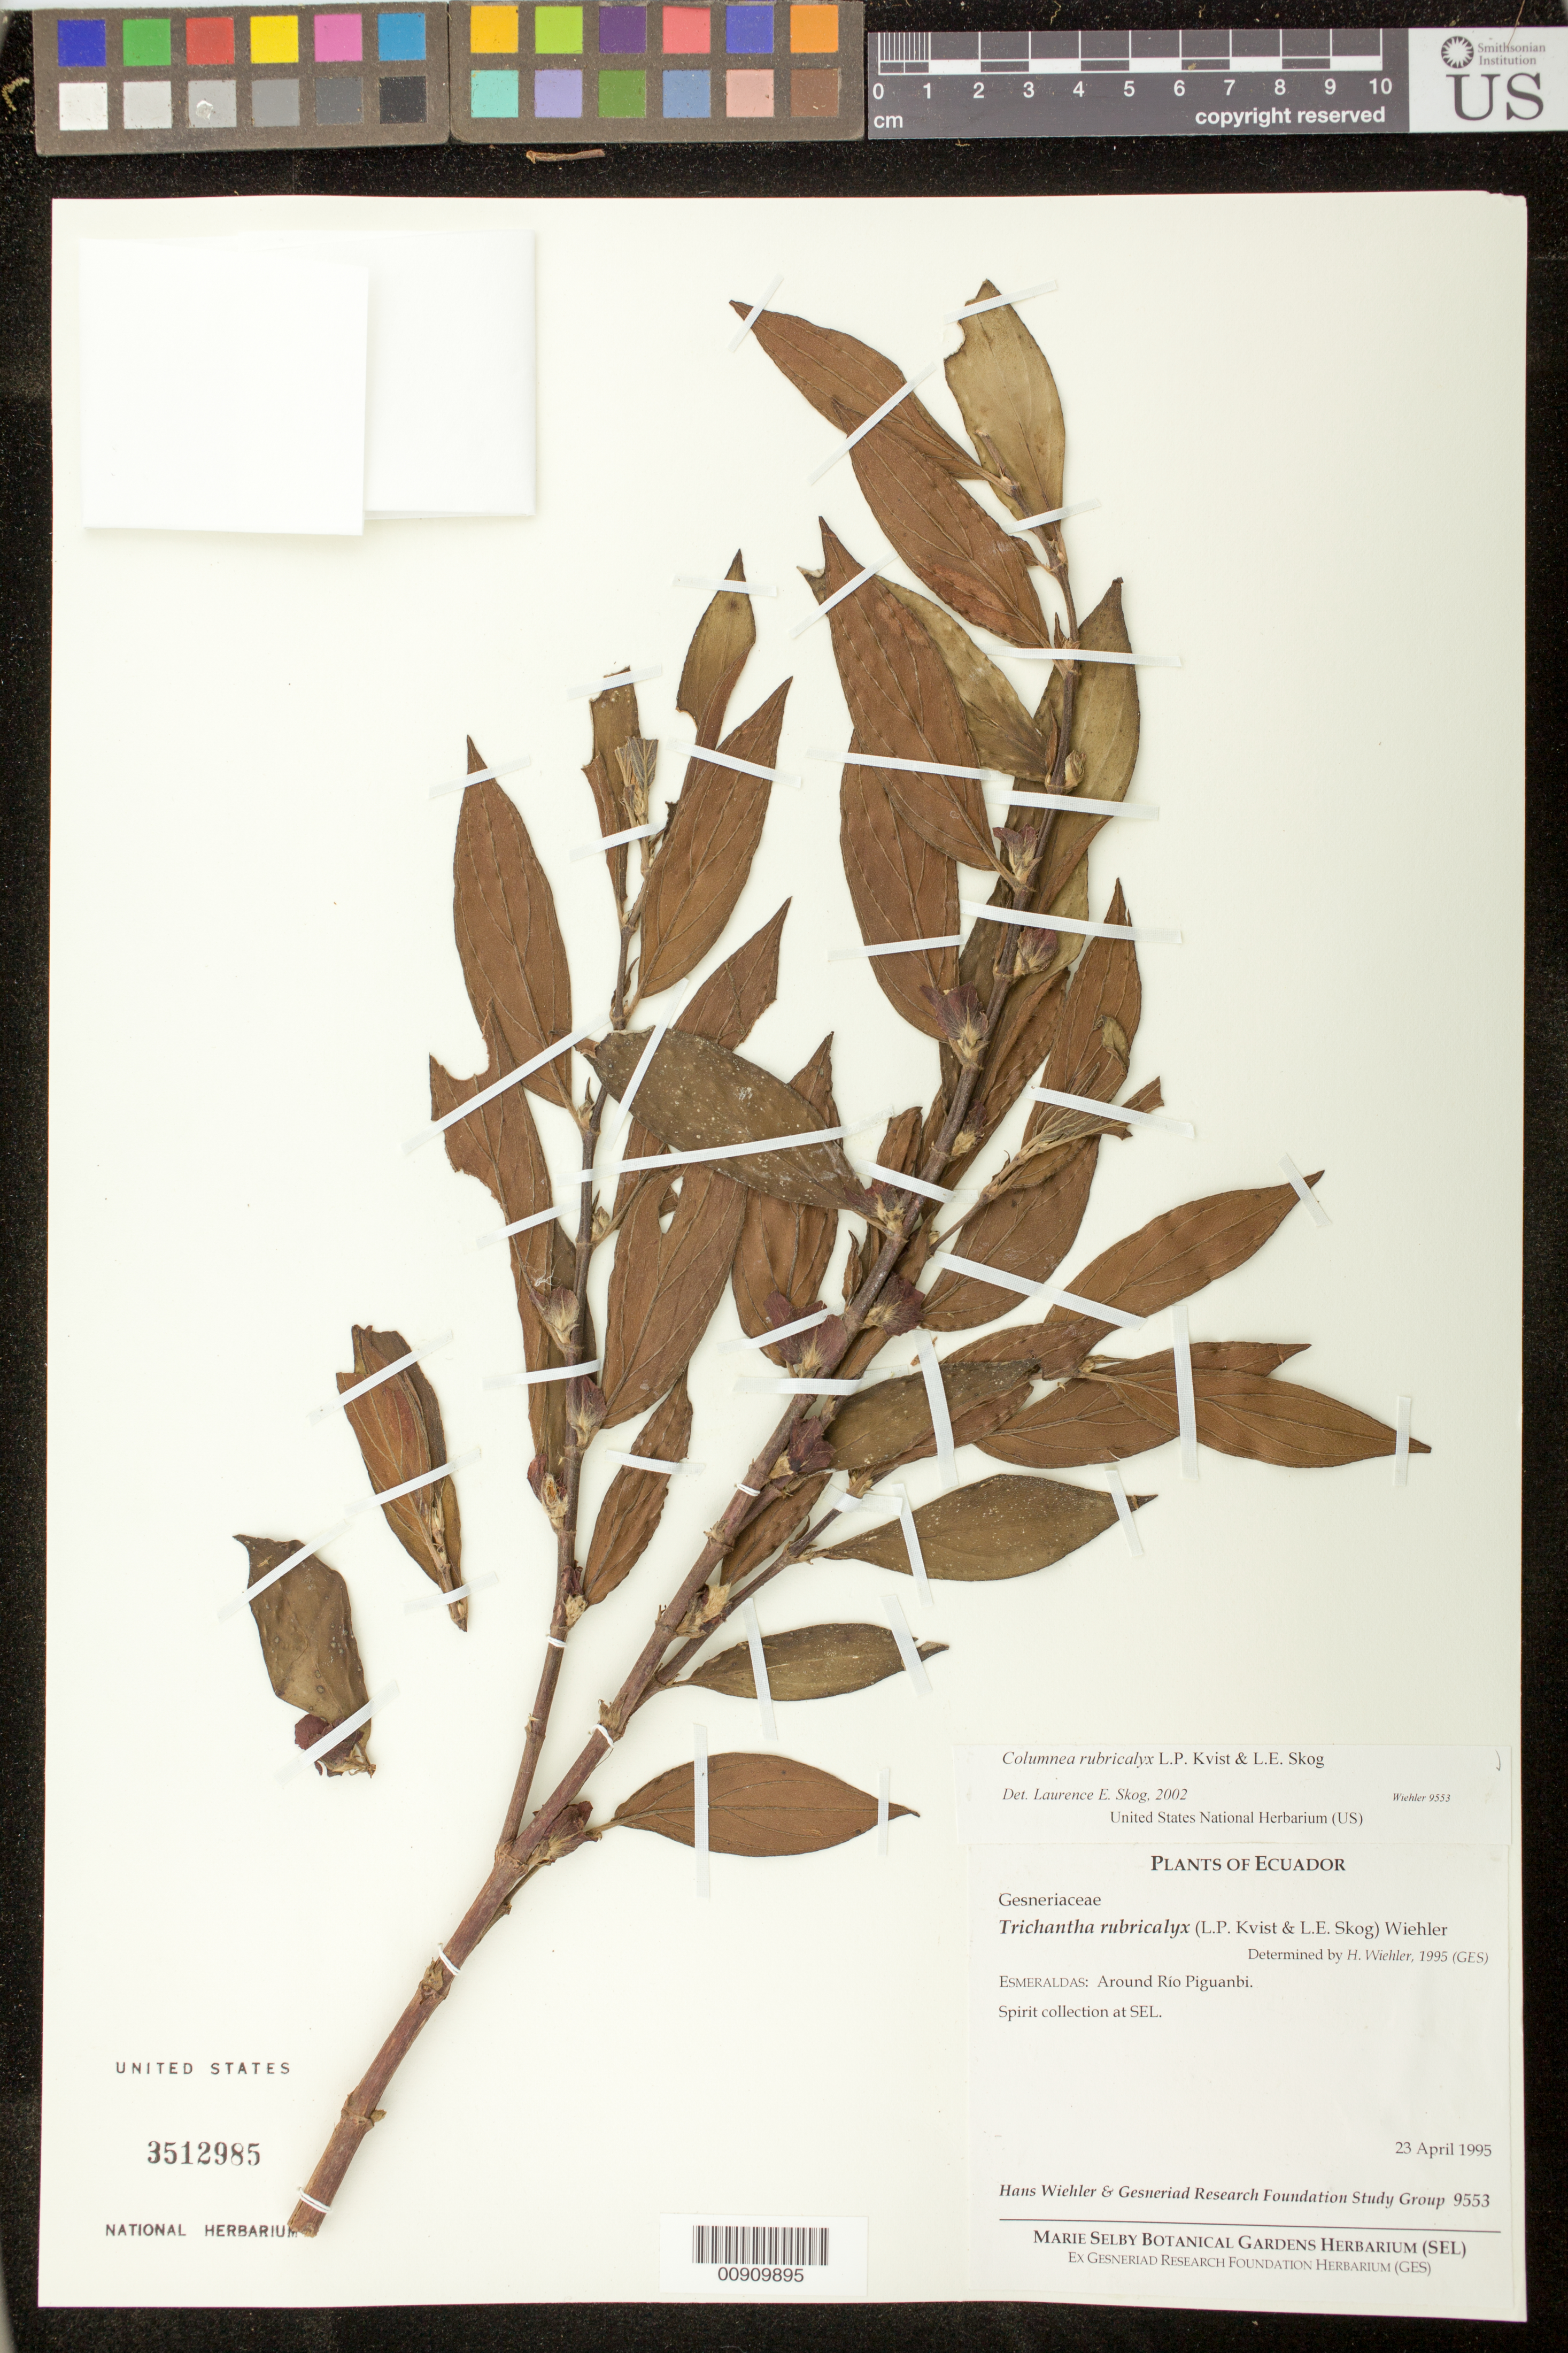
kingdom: Plantae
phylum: Tracheophyta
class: Magnoliopsida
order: Lamiales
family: Gesneriaceae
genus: Columnea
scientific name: Columnea rubricalyx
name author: L.P. Kvist & L.E. Skog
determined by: Skog, Laurence E.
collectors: H. J. Wiehler & GRF Study Group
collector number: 9553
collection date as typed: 23 Apr 1995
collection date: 1995-04-23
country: Ecuador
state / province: Esmeraldas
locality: Esmeraldas: around Rio Piguanbi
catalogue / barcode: US 3512985